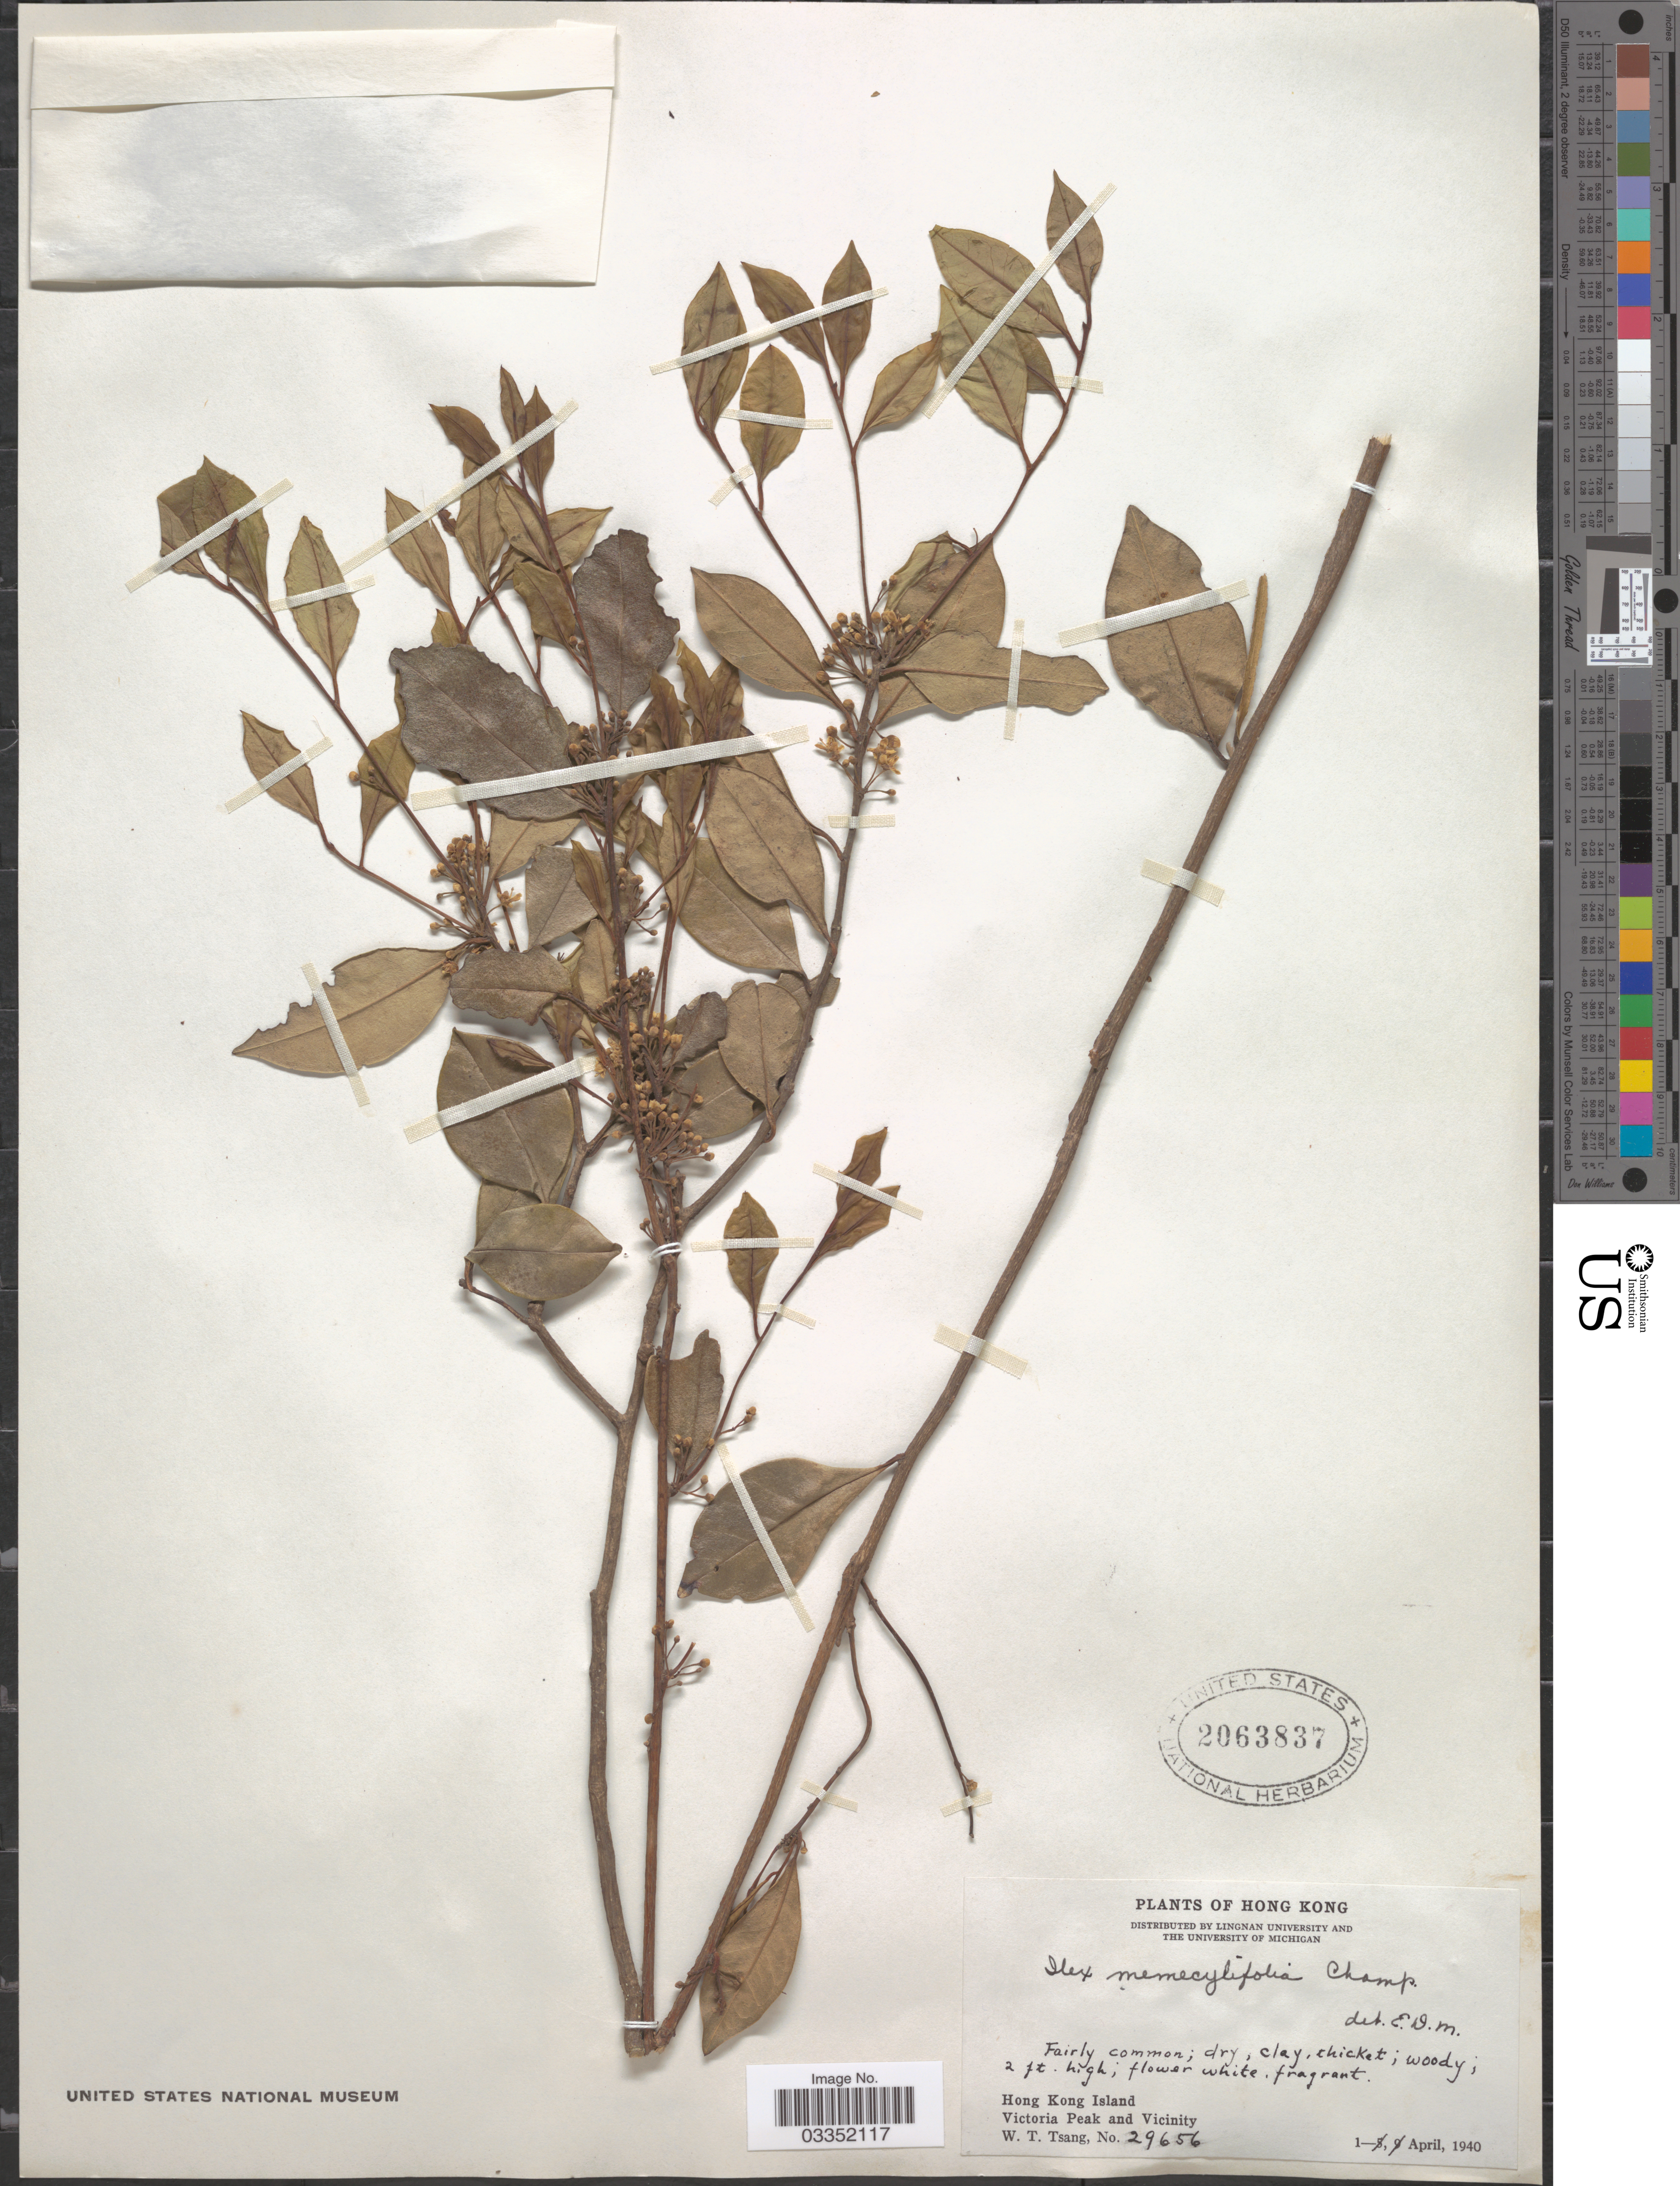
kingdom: Plantae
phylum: Tracheophyta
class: Magnoliopsida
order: Aquifoliales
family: Aquifoliaceae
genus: Ilex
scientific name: Ilex memecylifolia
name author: Champ. ex Benth.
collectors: W. T. Tsang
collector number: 29656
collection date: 1940-04-01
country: China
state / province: Hong Kong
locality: Hong Kong Island. Victoria Peak and Vicinity.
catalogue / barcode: US 2063837